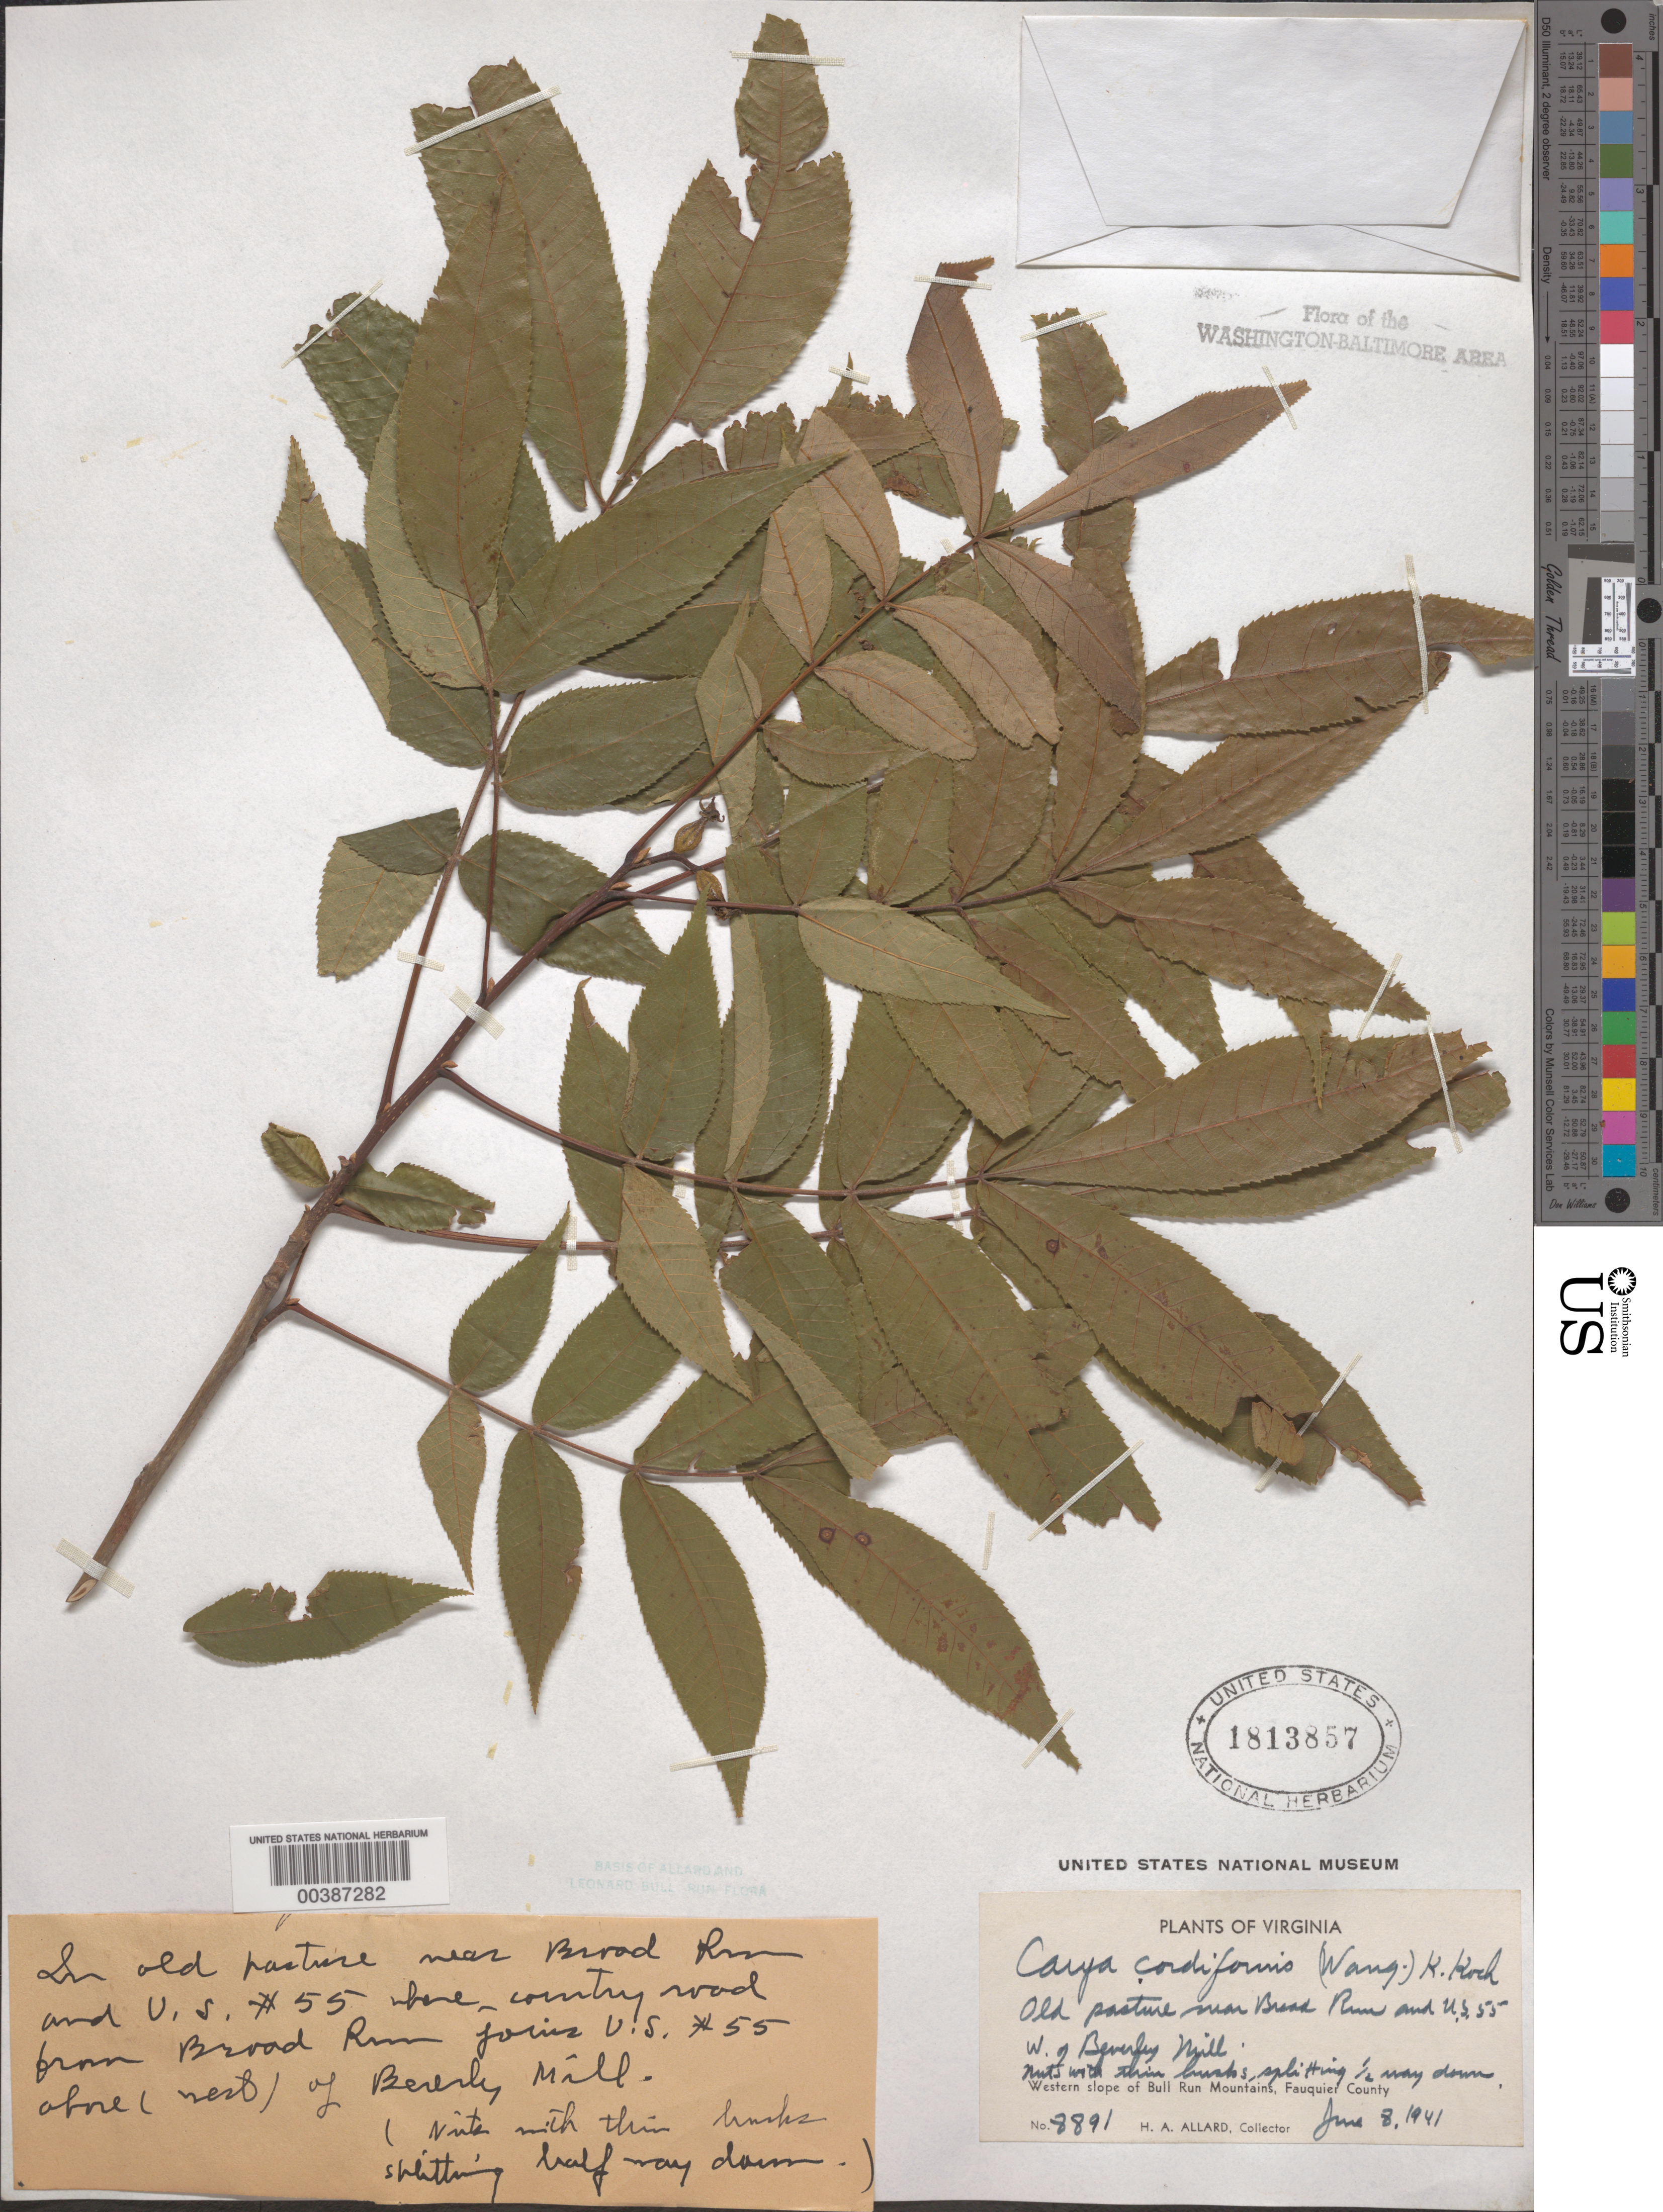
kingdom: Plantae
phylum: Tracheophyta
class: Magnoliopsida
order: Fagales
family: Juglandaceae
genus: Carya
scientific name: Carya cordiformis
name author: (Wangenh.) K. Koch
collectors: H. A. Allard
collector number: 8891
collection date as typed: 08 Jun 1941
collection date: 1941-06-08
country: United States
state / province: Virginia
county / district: Fauquier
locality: Broad Run and US 55 vicinity, west of Beverley Mill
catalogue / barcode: US 1813857